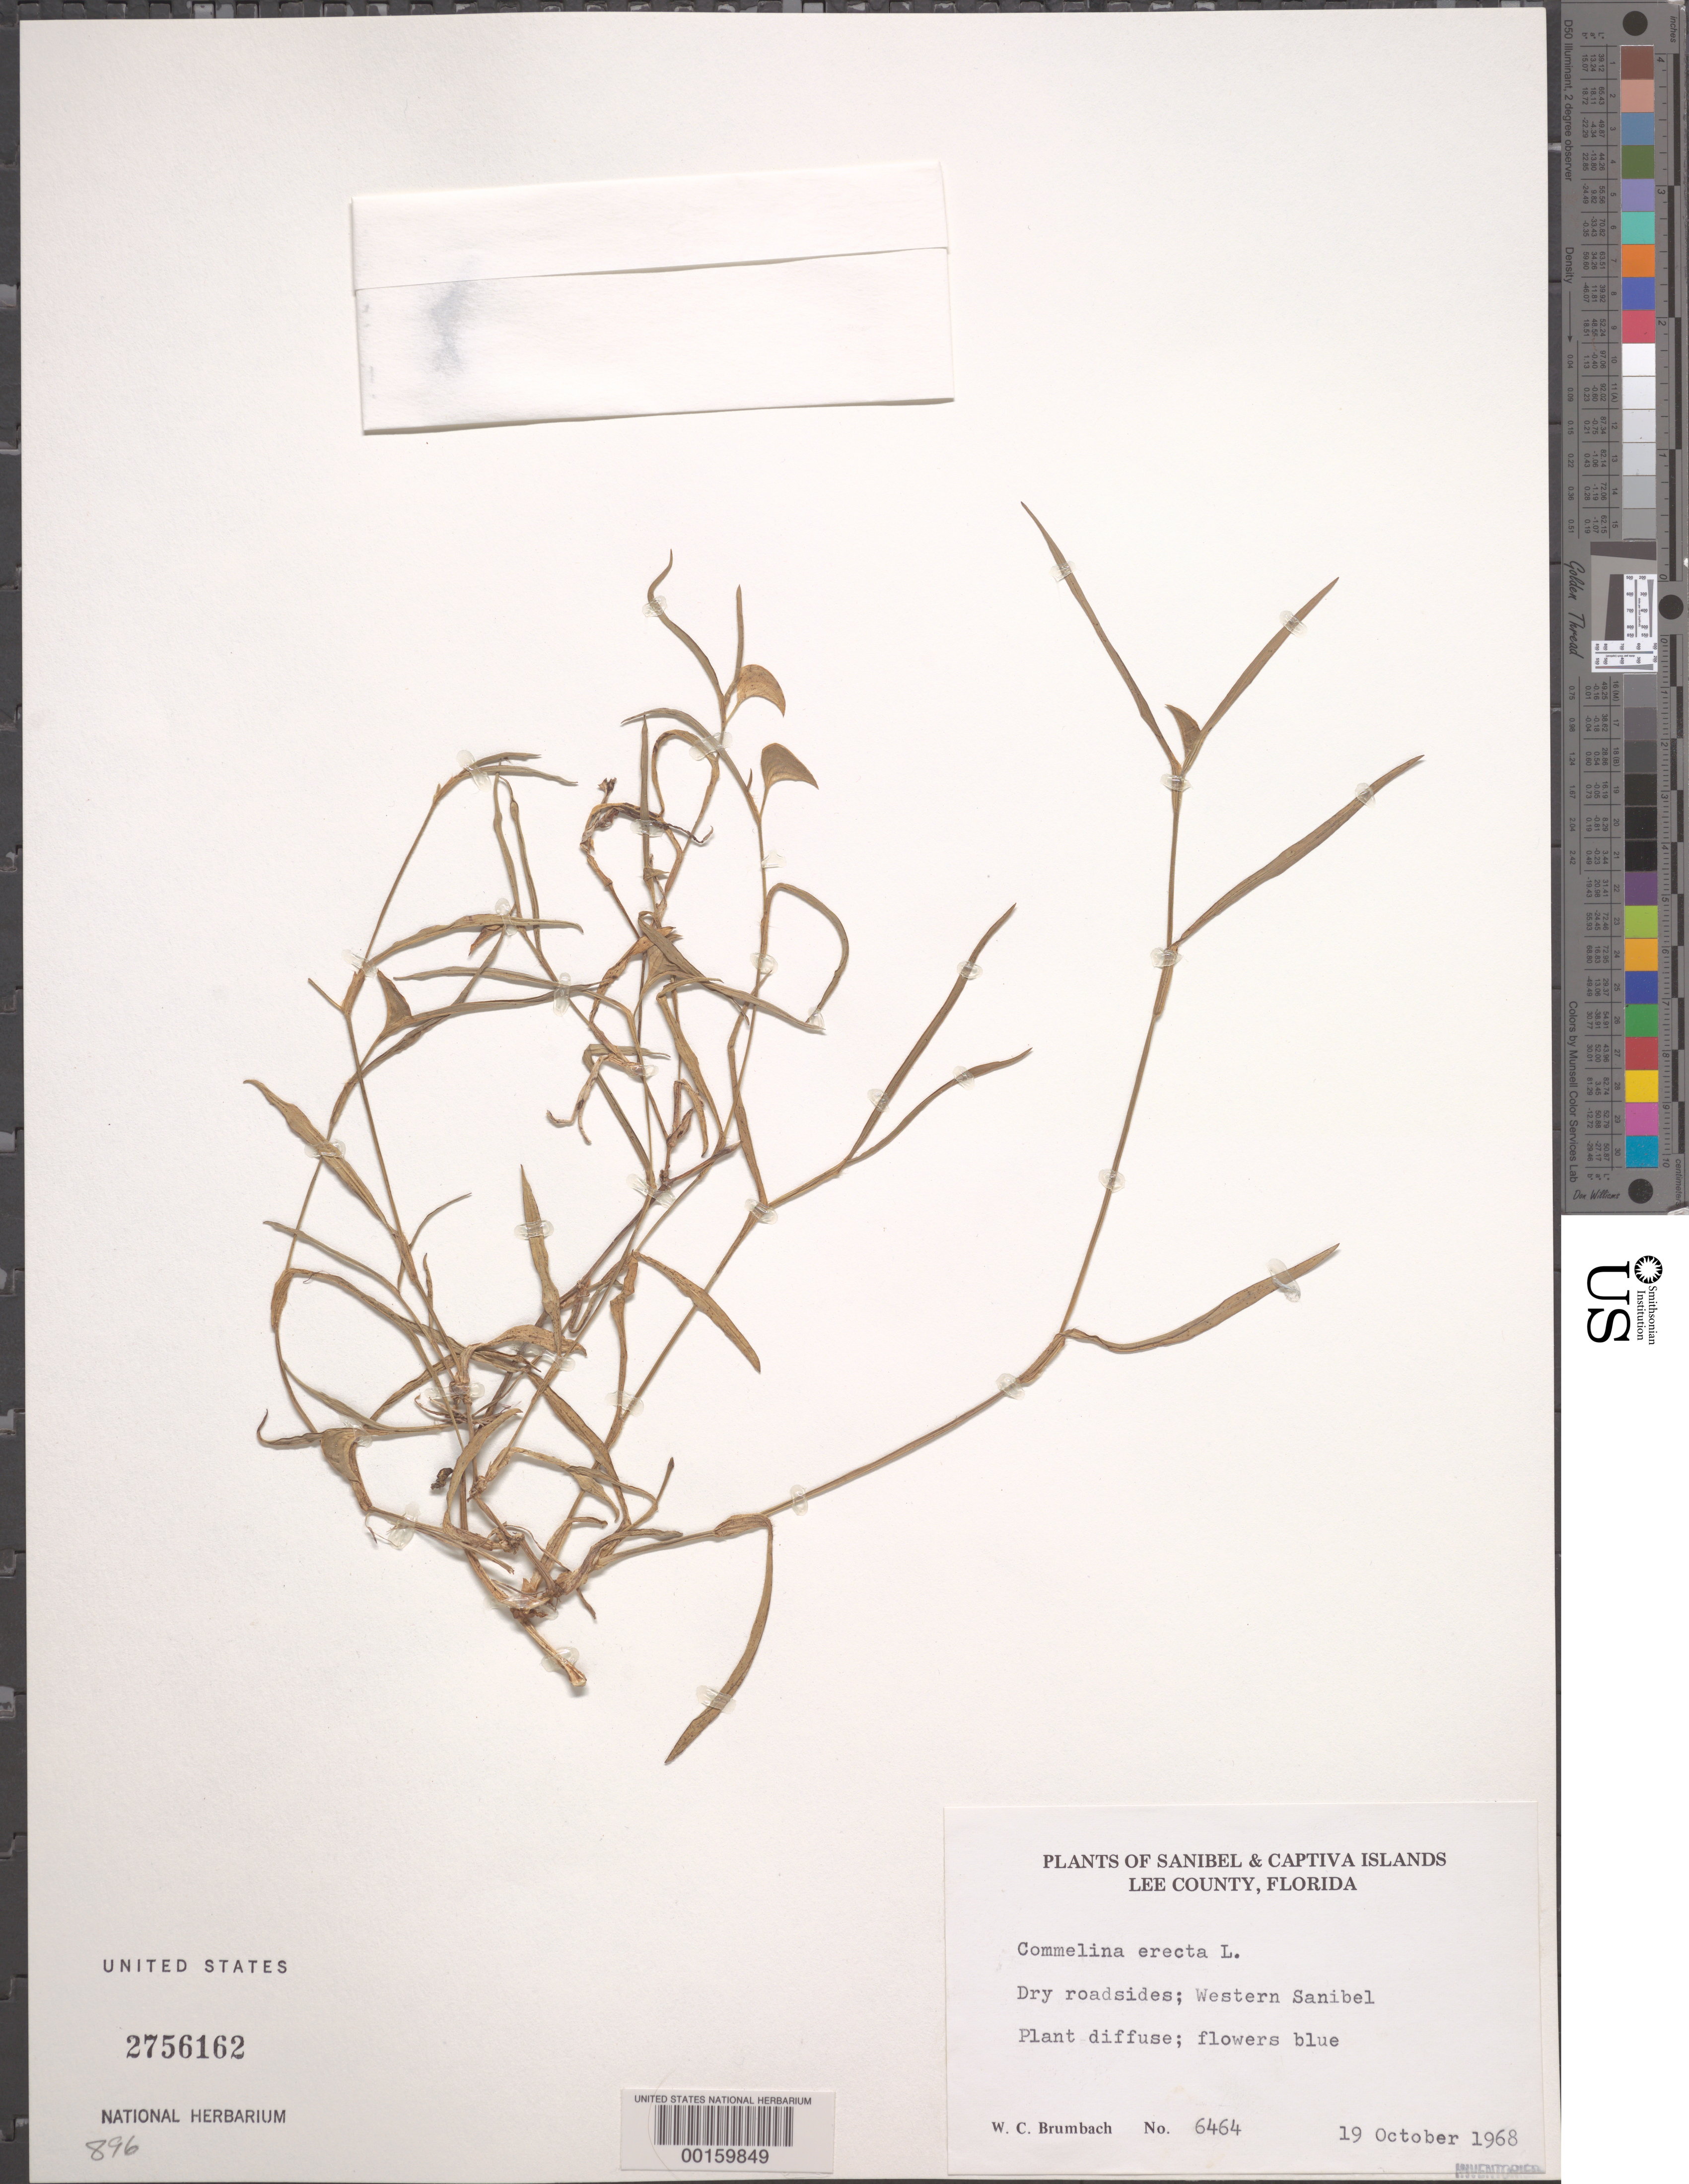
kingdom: Plantae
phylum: Tracheophyta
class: Liliopsida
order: Commelinales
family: Commelinaceae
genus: Commelina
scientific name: Commelina erecta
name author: L.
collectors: W. C. Brumbach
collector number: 6464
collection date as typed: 19 Oct 1968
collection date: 1968-10-19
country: United States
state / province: Florida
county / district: Lee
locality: Western sanibel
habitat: Dry roadsides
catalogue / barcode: US 2756162